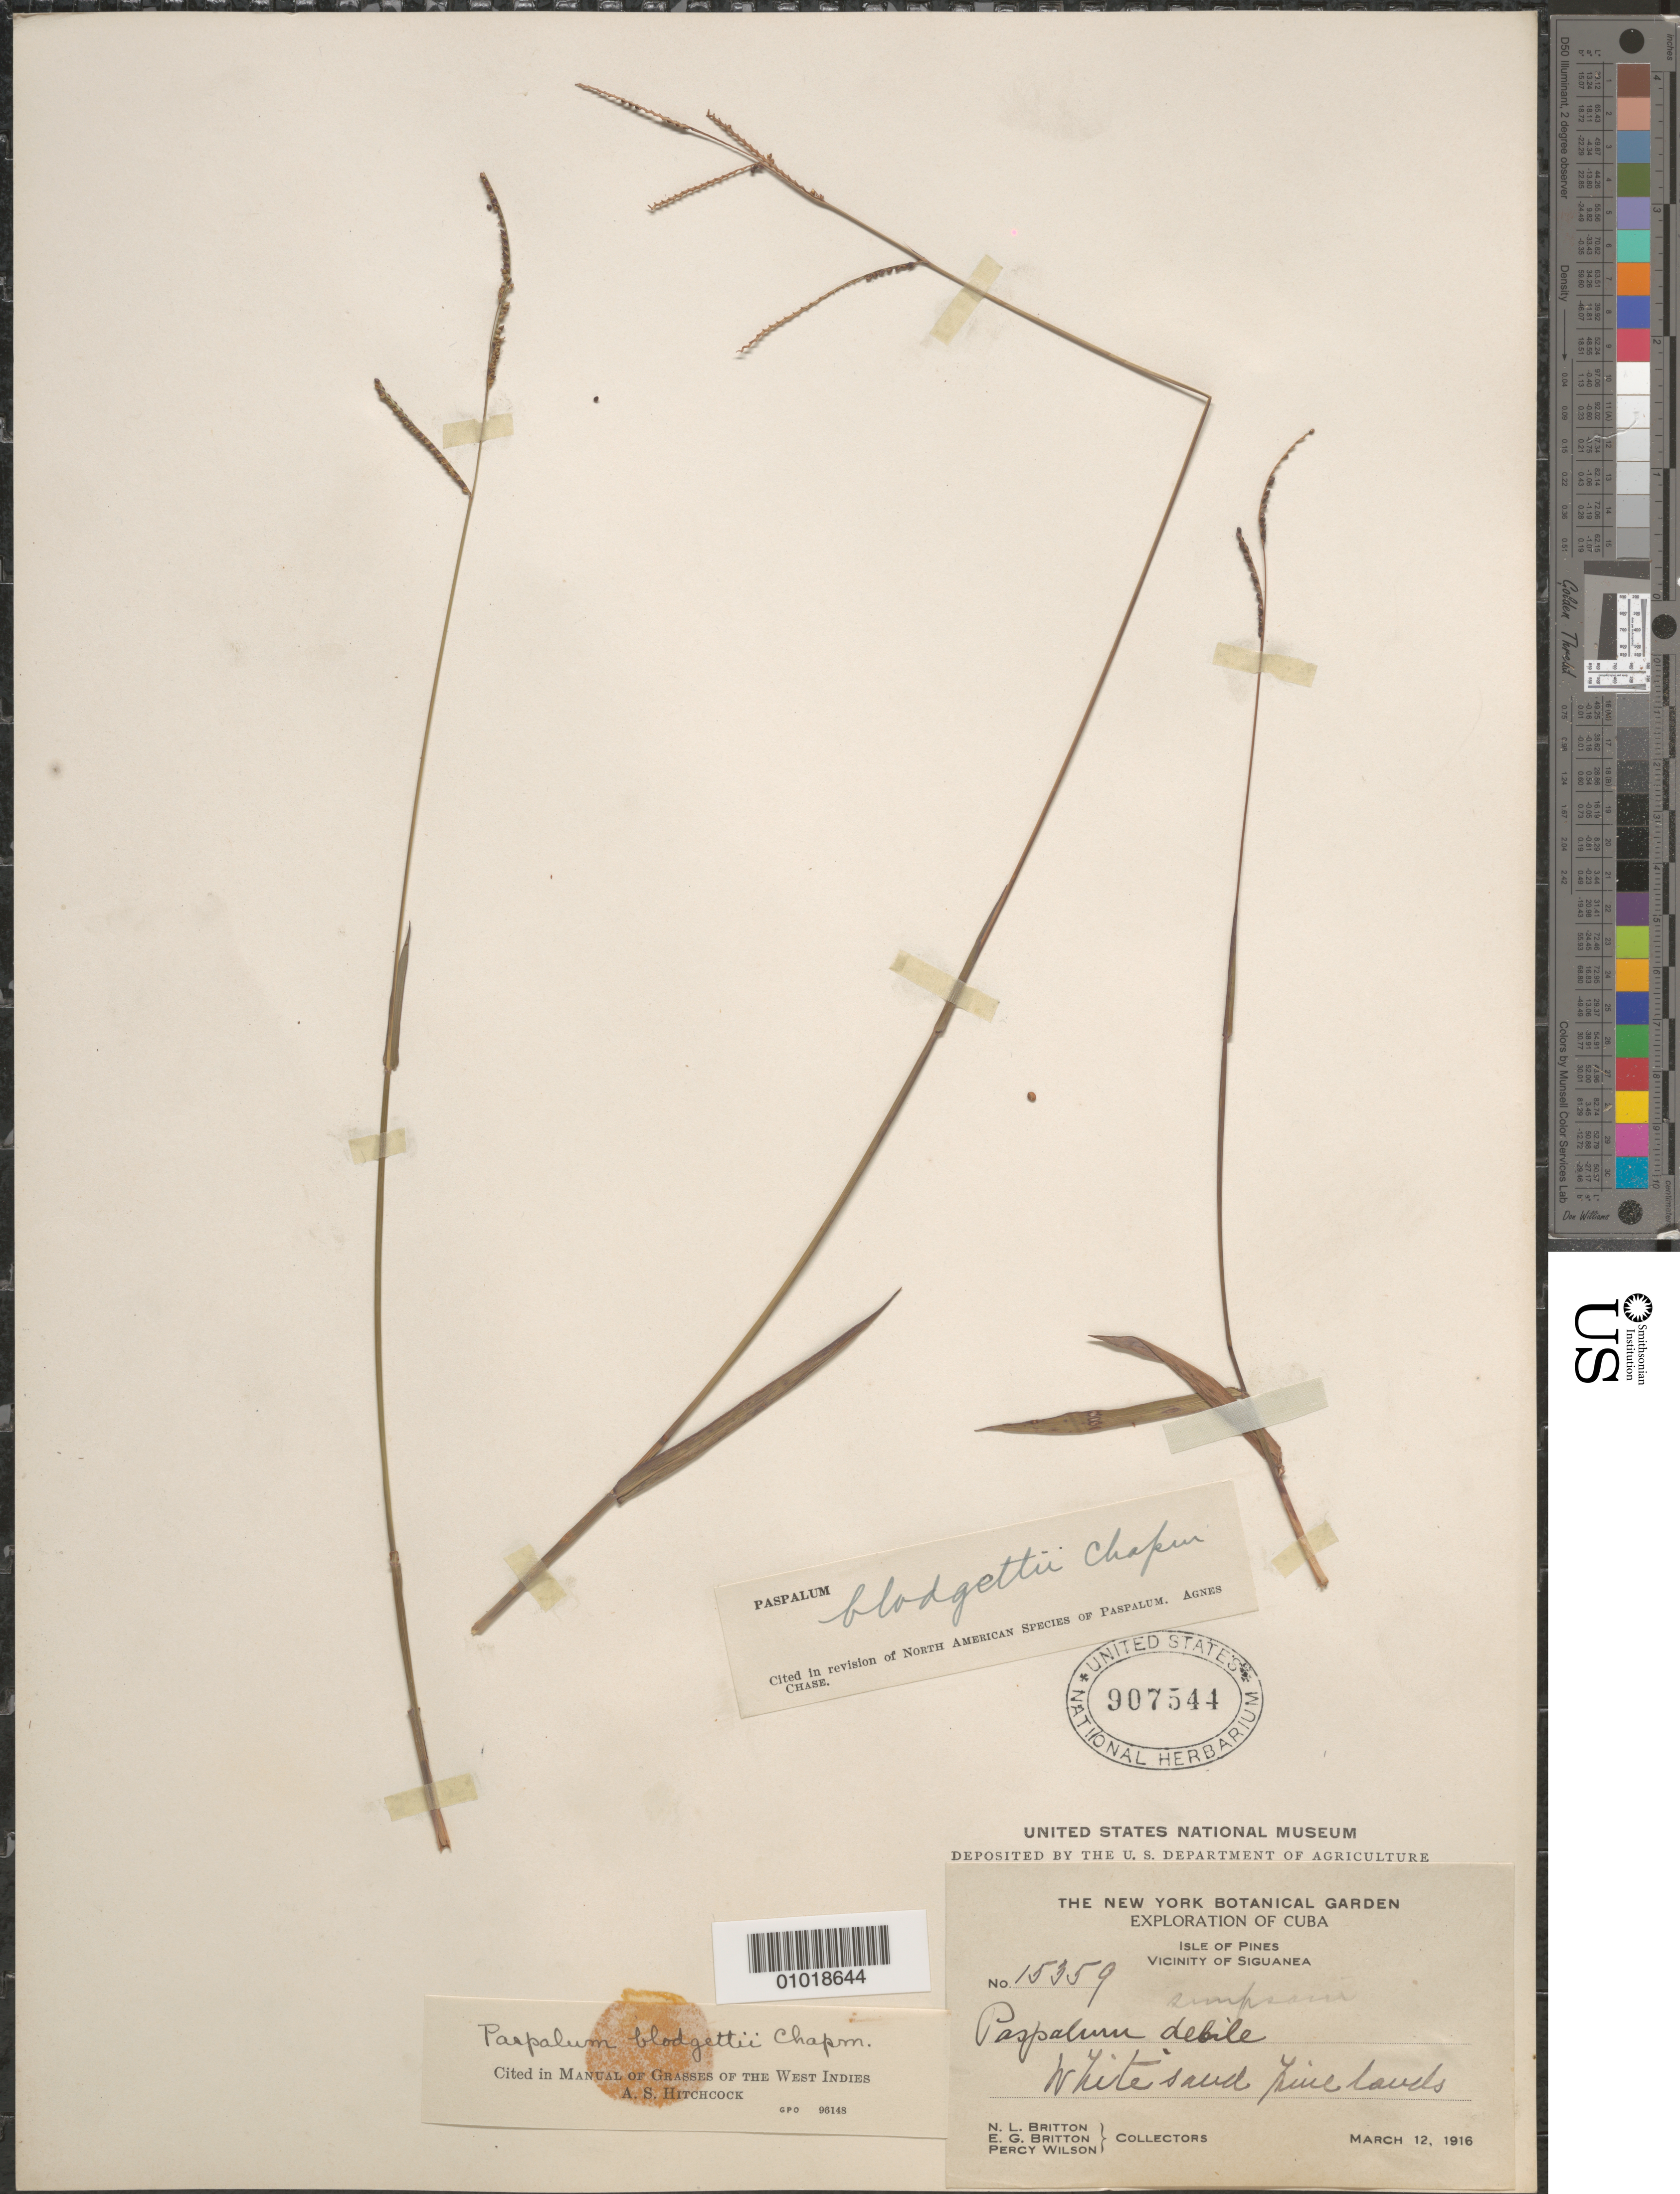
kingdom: Plantae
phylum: Tracheophyta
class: Liliopsida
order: Poales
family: Poaceae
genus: Paspalum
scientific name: Paspalum blodgettii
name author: Chapm.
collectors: N. Britton, E. G. Britton & P. Wilson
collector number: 15359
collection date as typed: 12 Mar 1916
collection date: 1916-03-12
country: Cuba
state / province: Isla de la Juventud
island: Isla de la Juventud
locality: White sand pine lands, vic of Siguanea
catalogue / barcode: US 907544